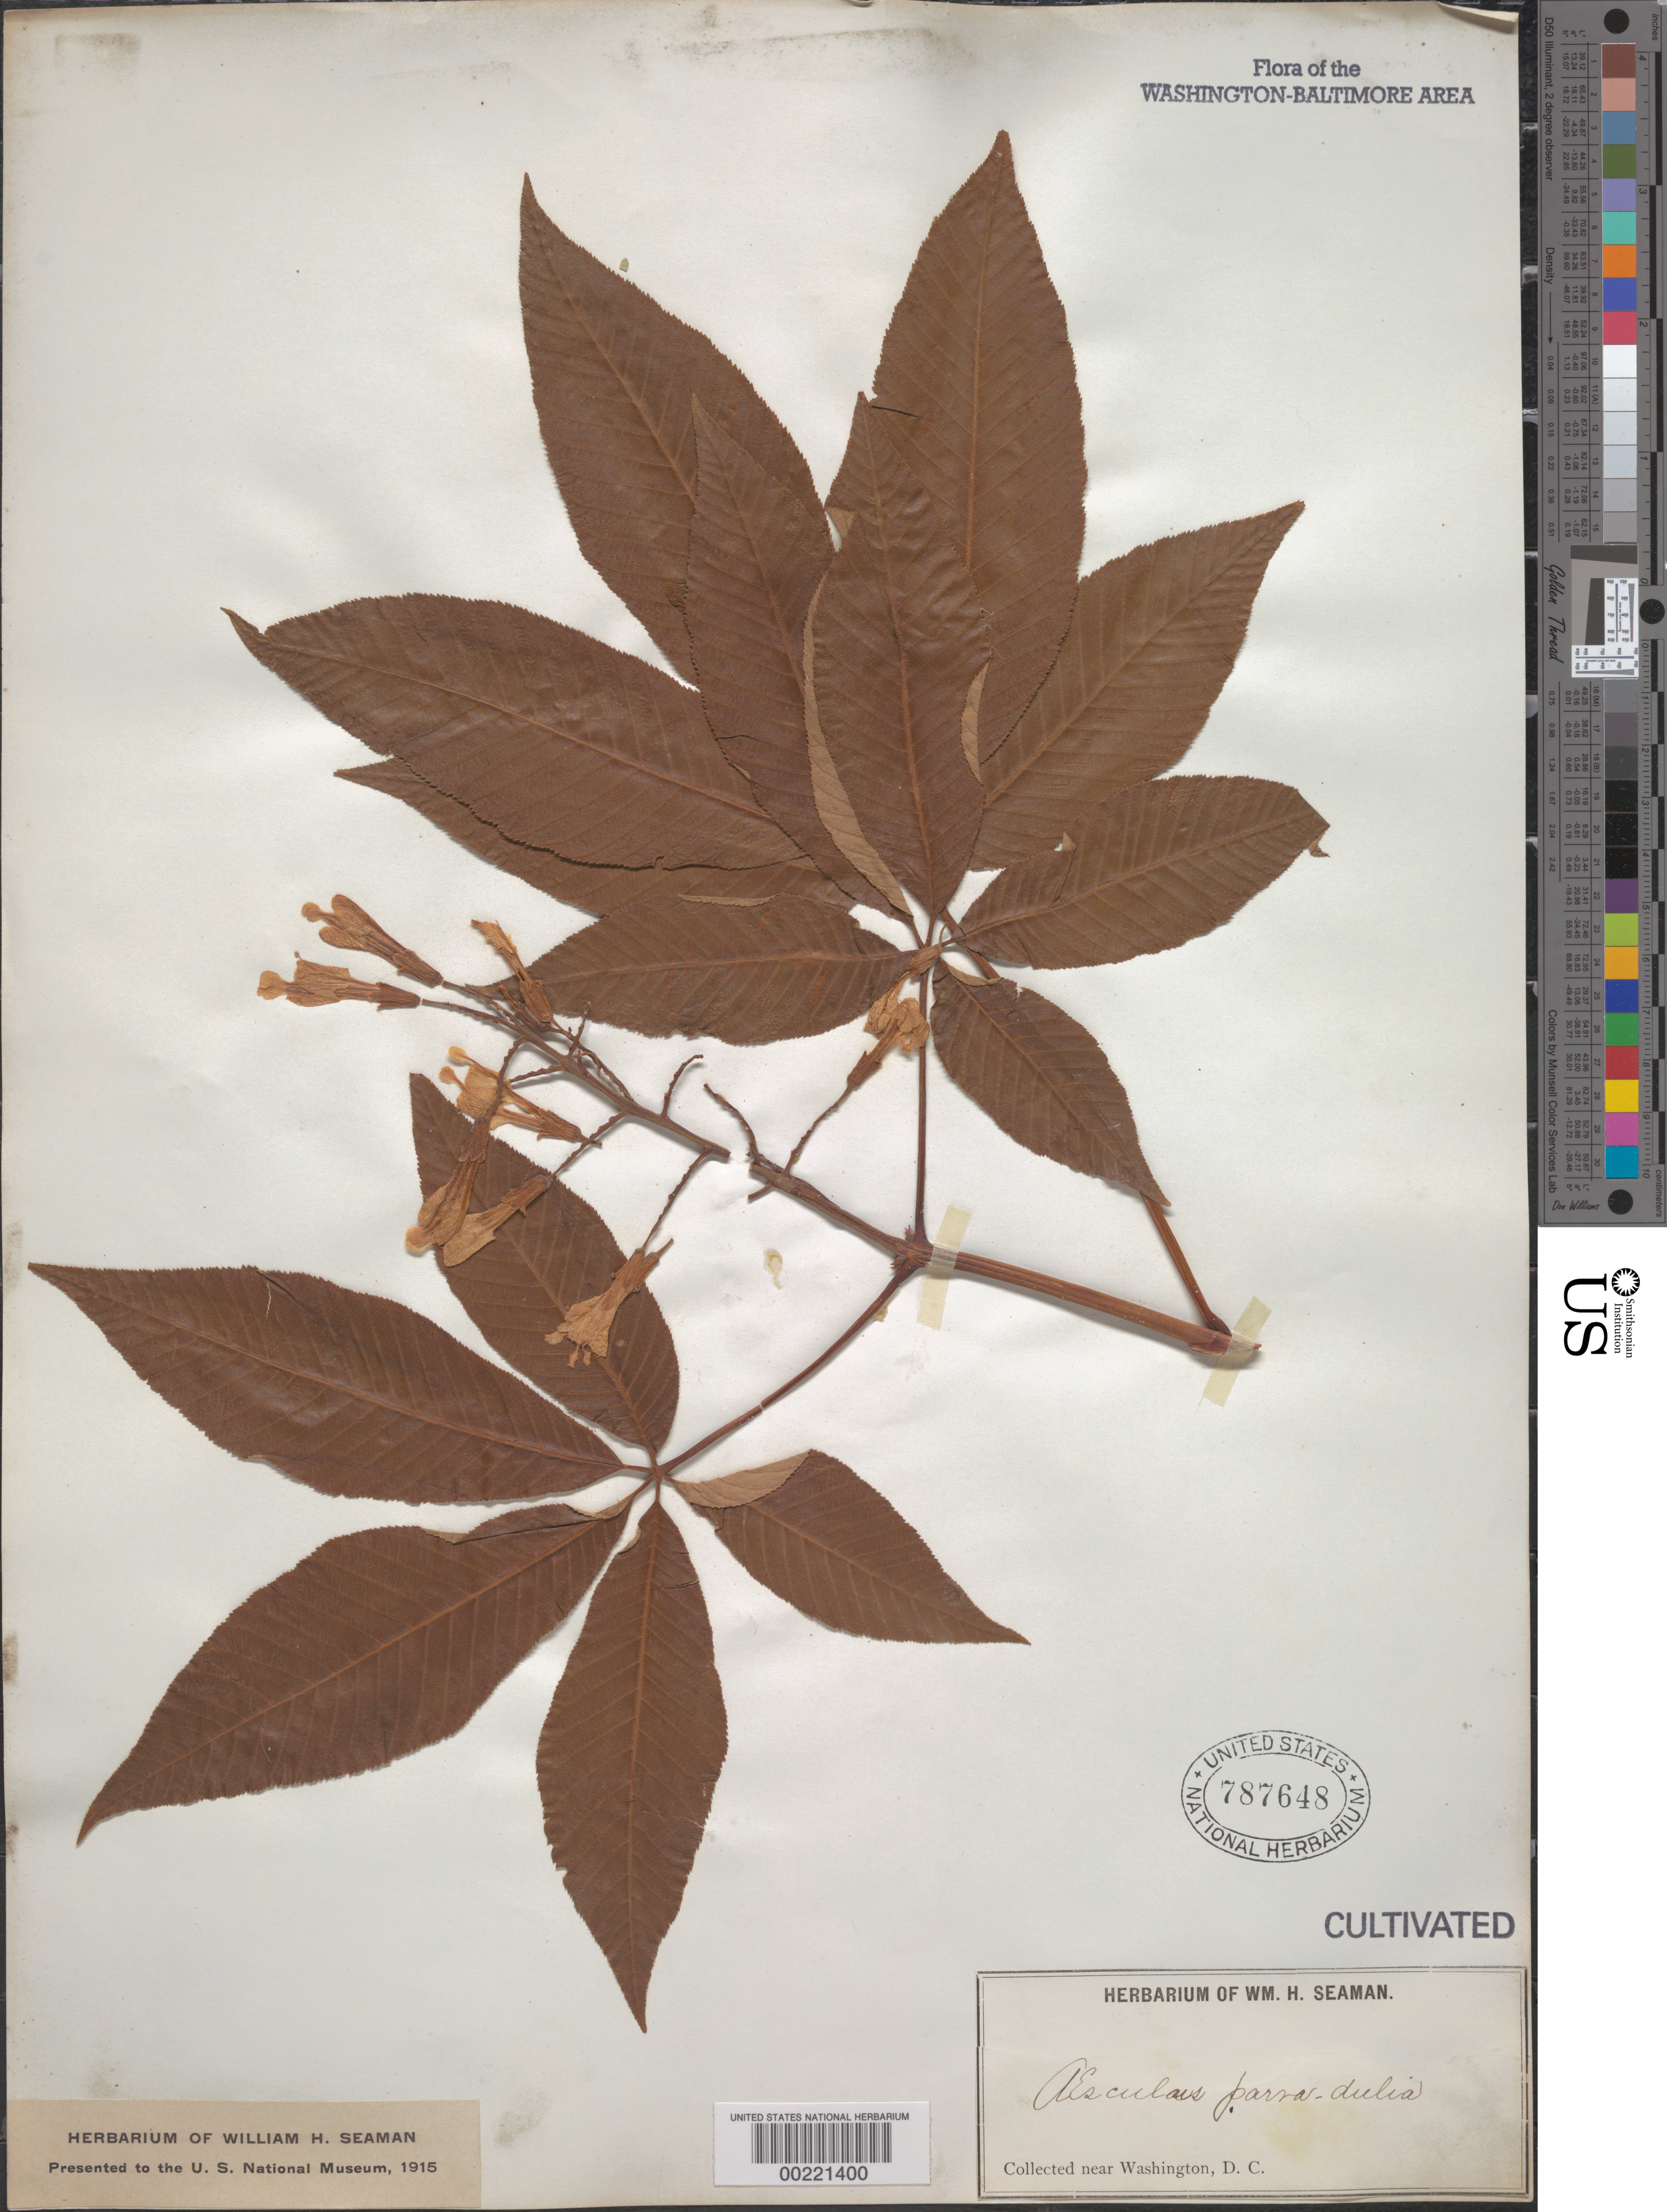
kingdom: Plantae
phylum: Tracheophyta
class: Magnoliopsida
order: Sapindales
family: Sapindaceae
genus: Aesculus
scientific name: Aesculus pavia 'Humilis'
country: United States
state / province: District of Columbia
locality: Near Washington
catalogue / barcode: US 787648